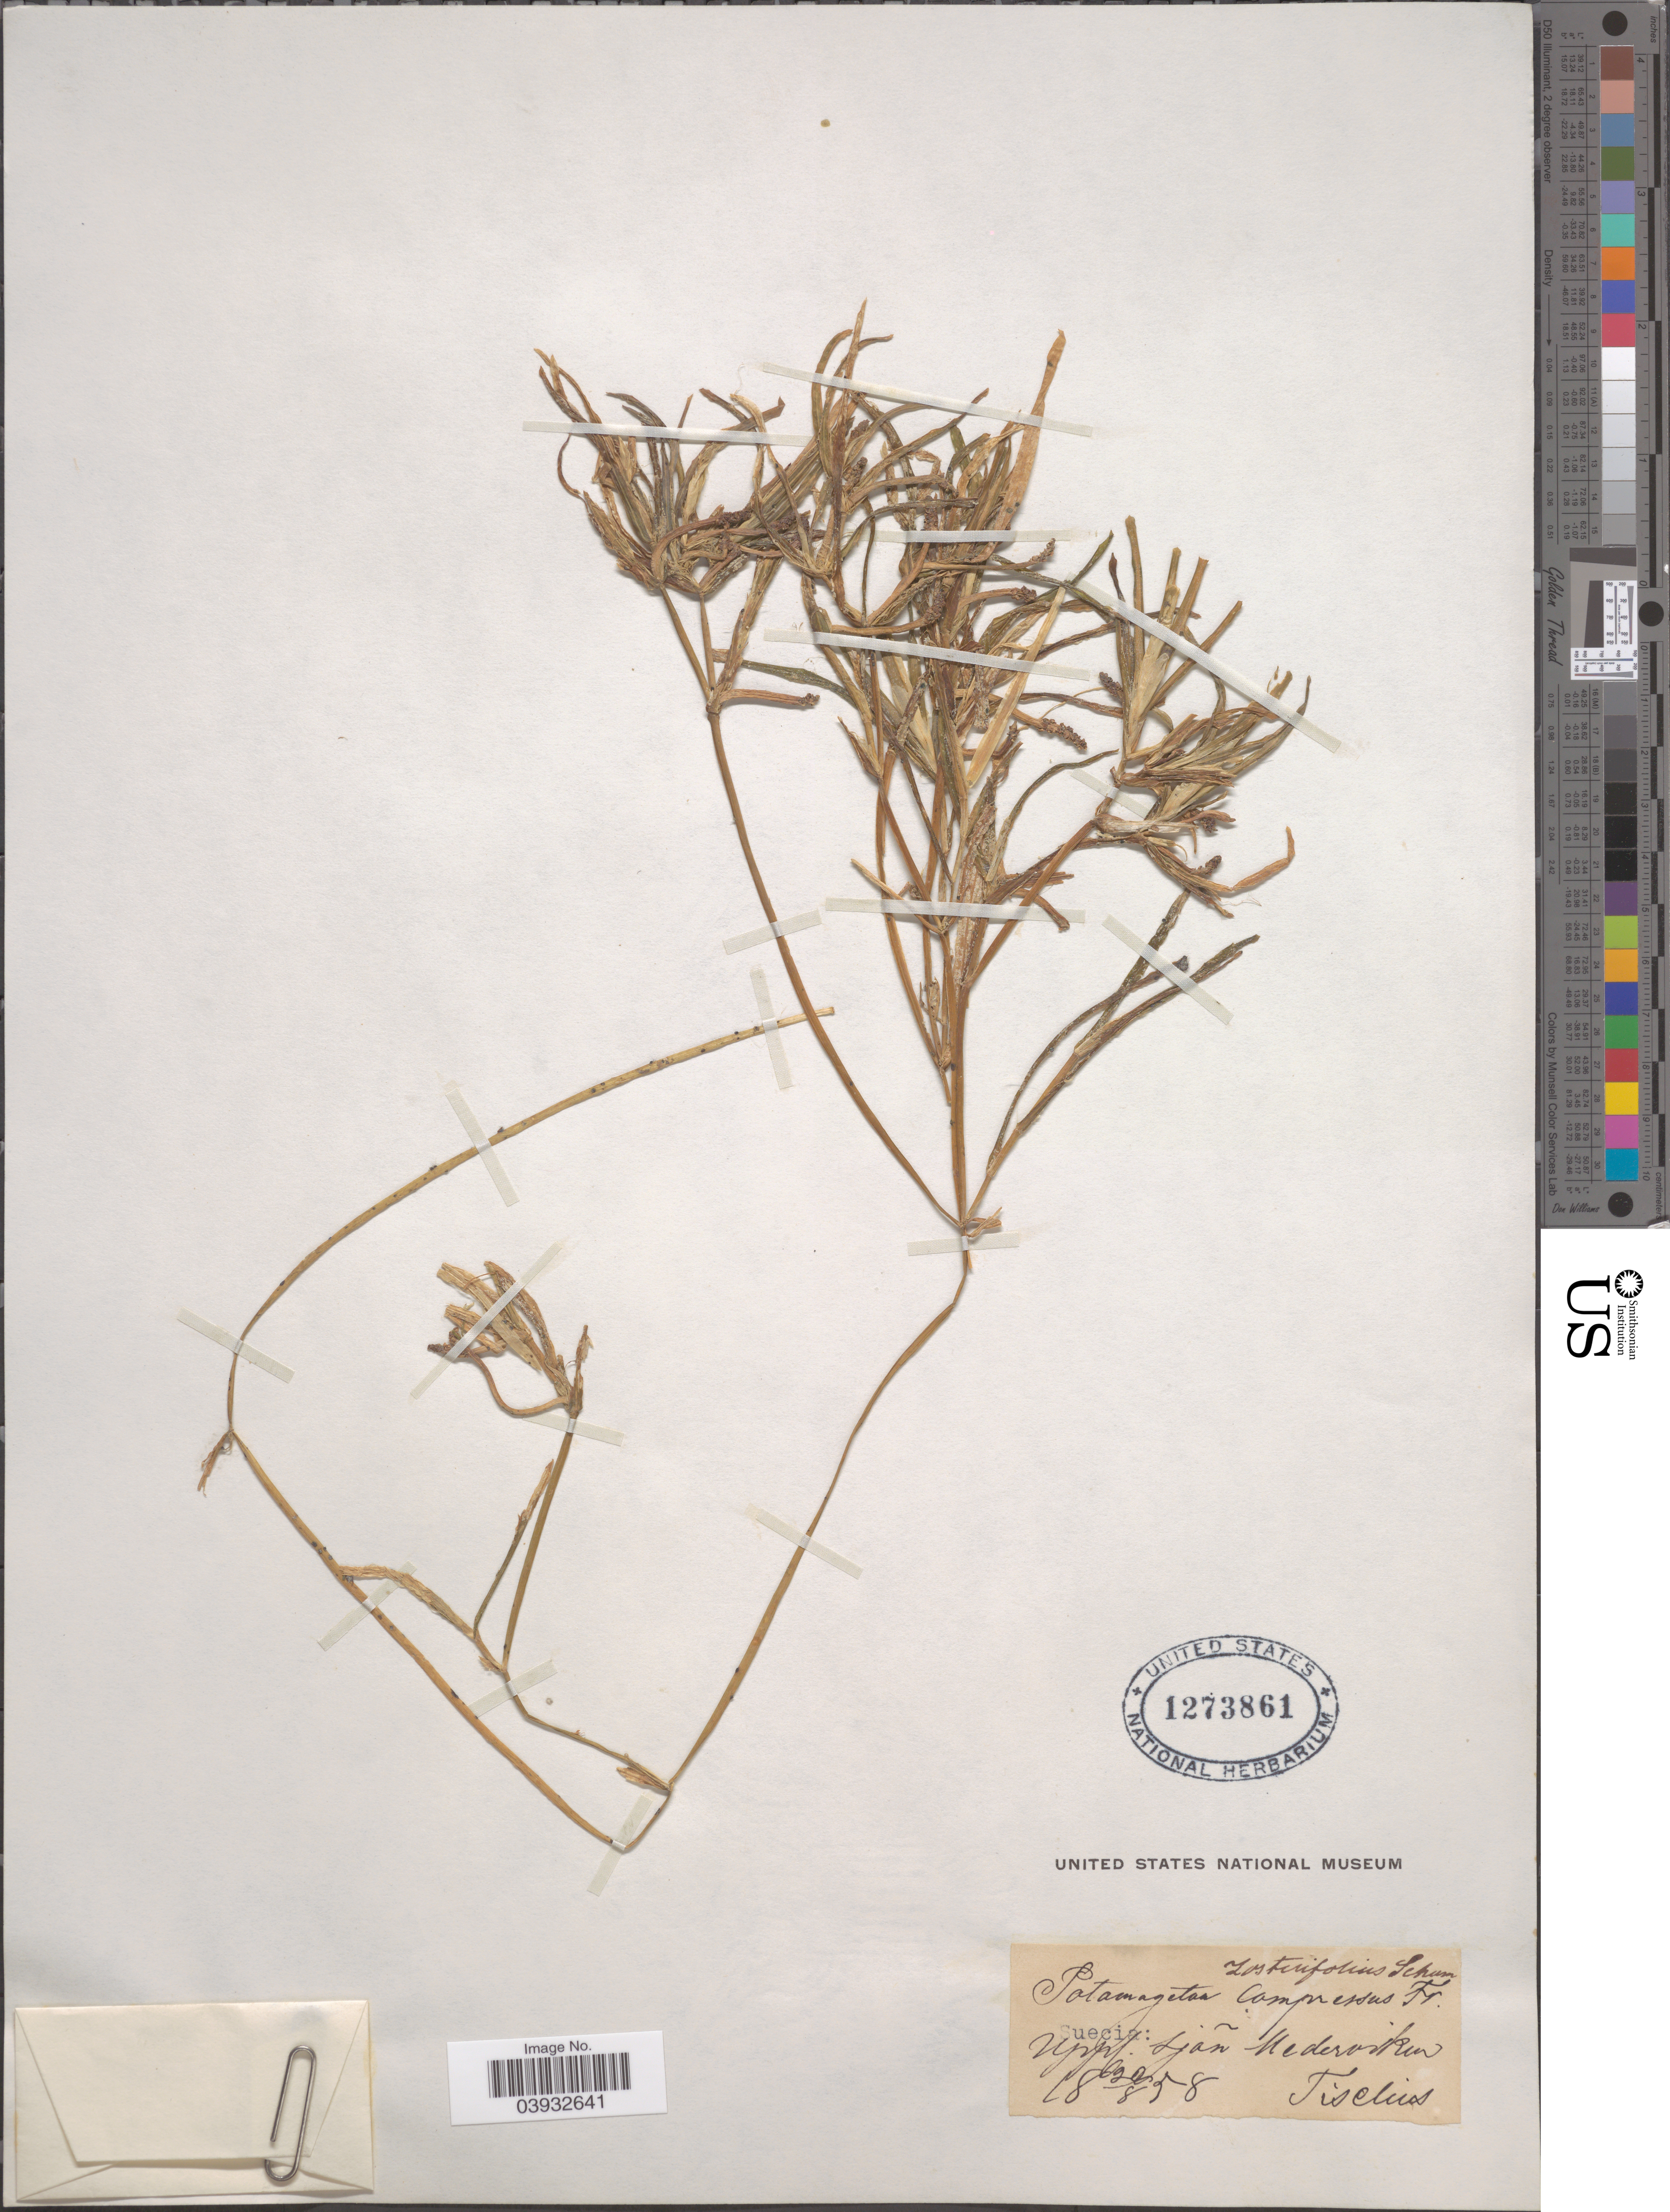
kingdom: Plantae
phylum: Tracheophyta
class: Liliopsida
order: Alismatales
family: Potamogetonaceae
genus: Potamogeton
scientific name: Potamogeton zosterifolius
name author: Schumach.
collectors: Tiselius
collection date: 1858-08-20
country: Sweden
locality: Suecia: Uppl. Sjon Nederviken. [interpreted]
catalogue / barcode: US 1273861